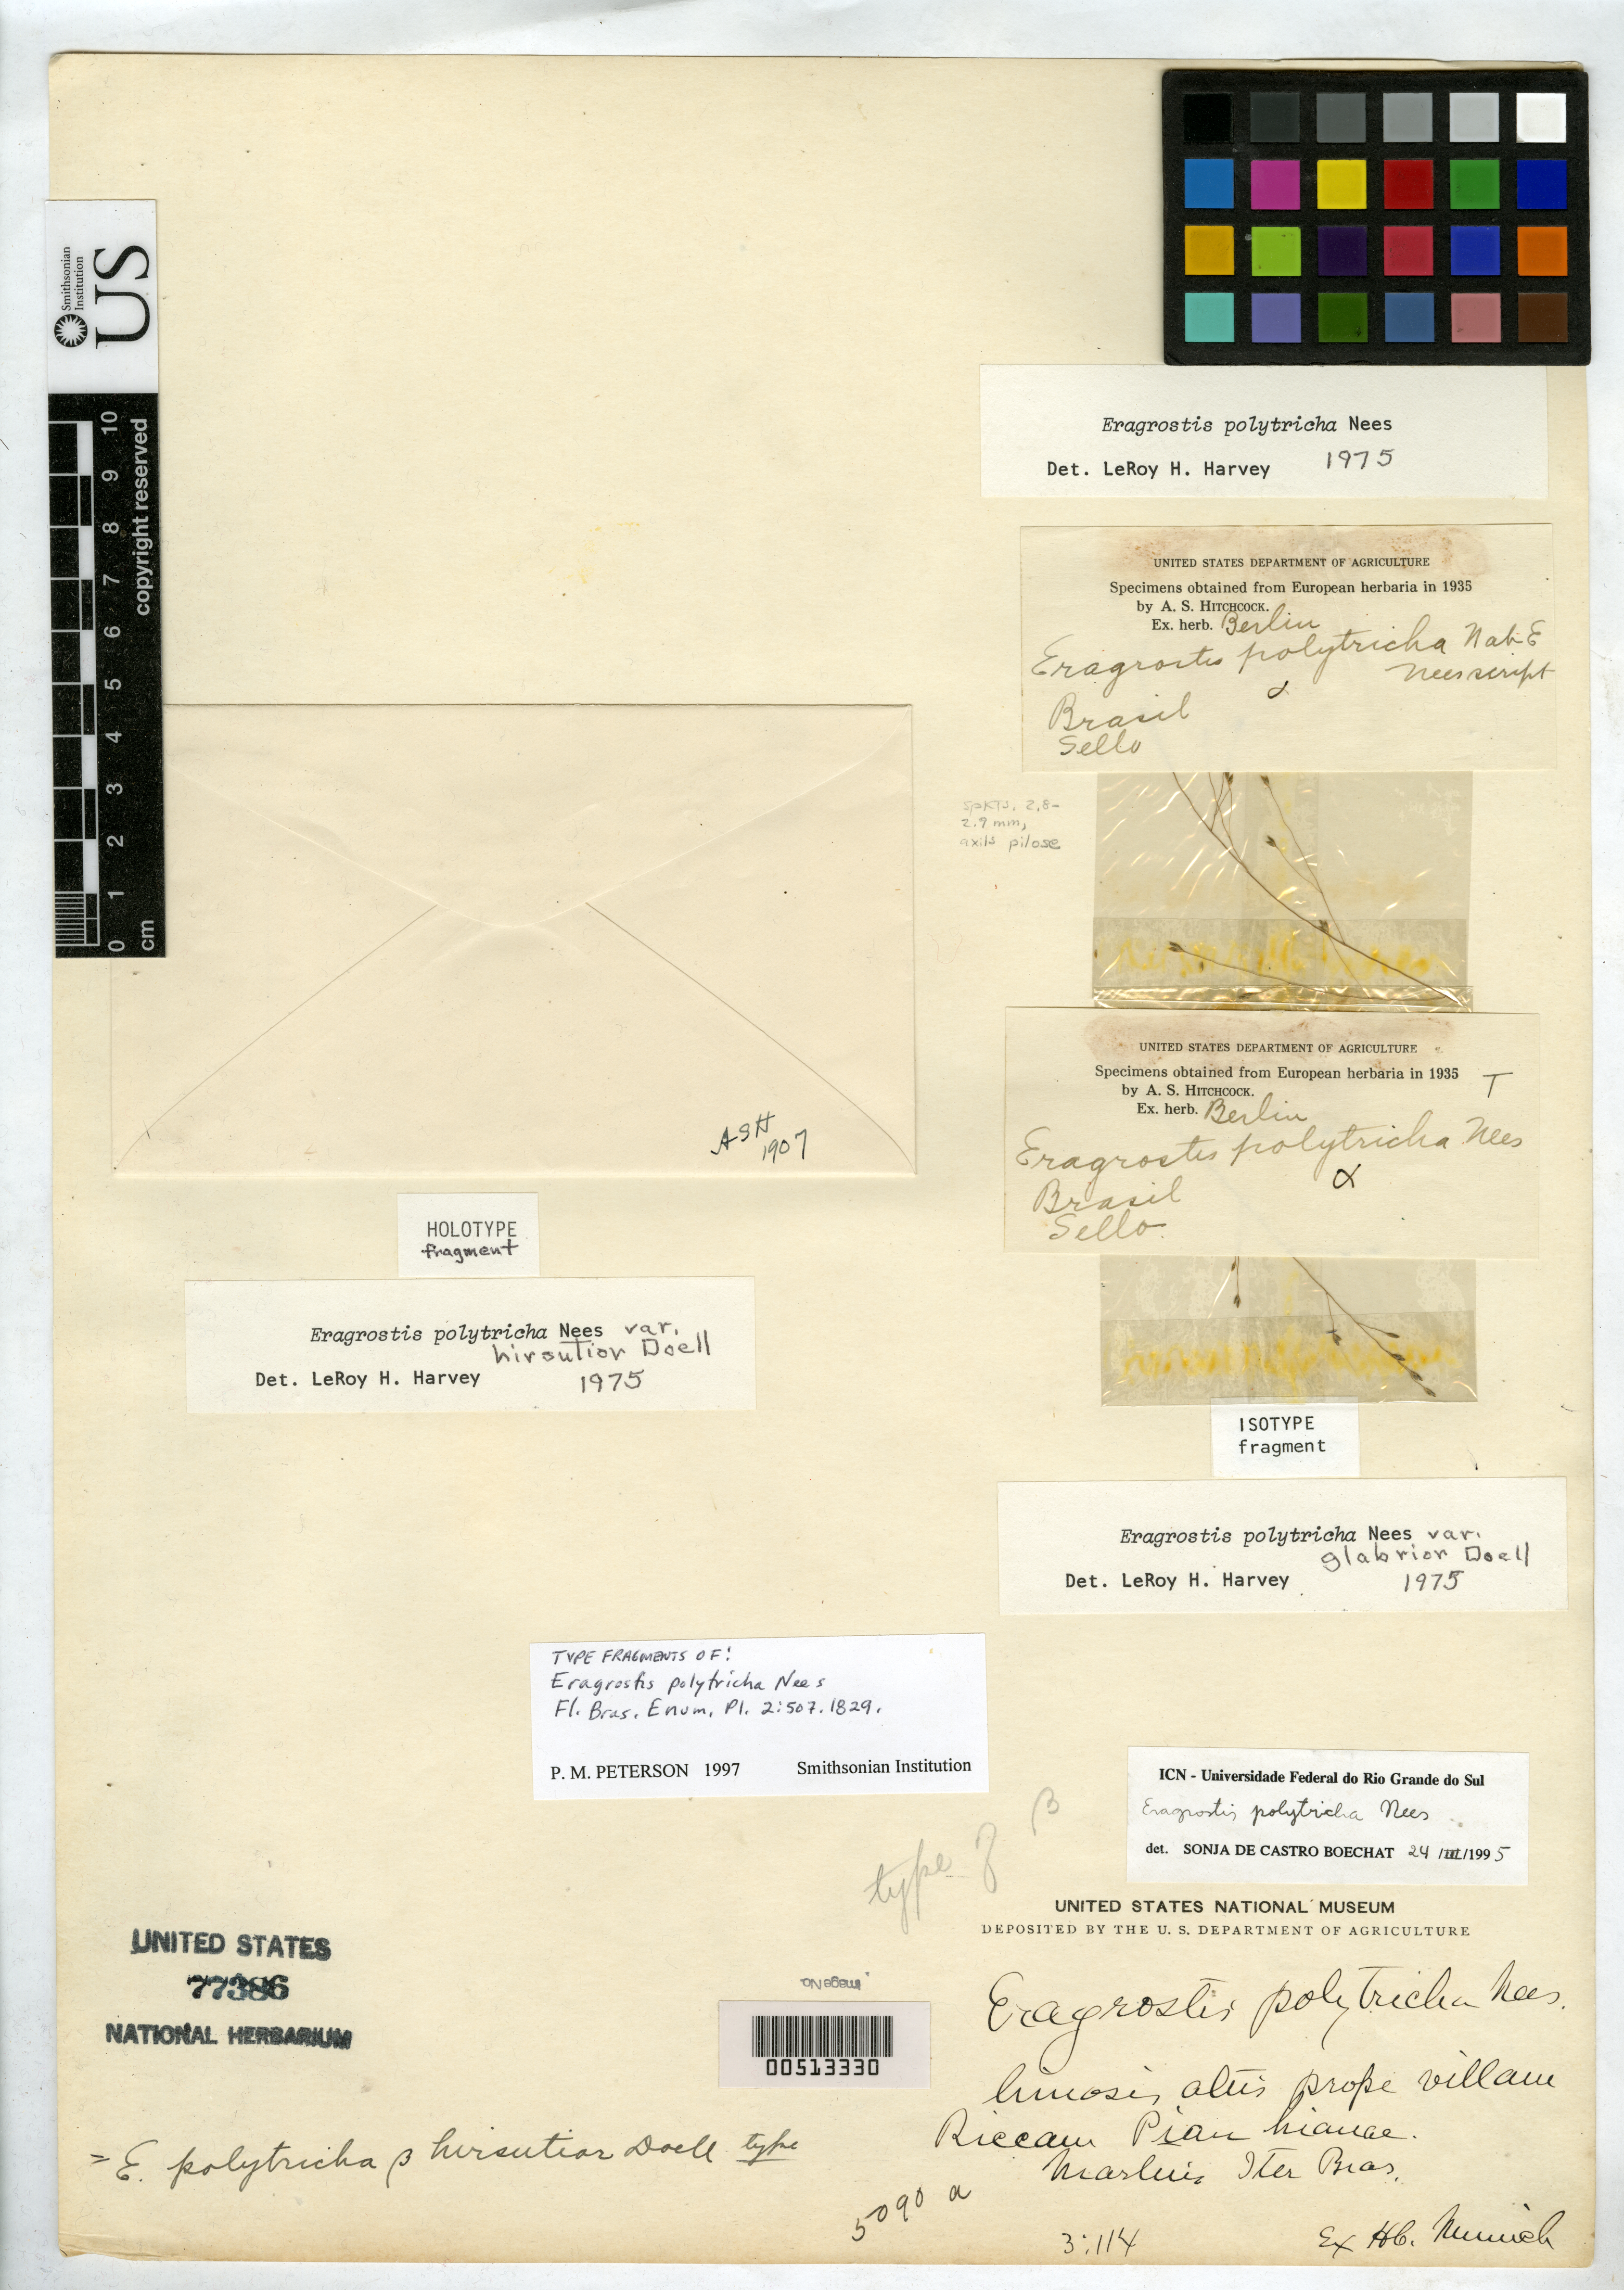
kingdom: Plantae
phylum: Tracheophyta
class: Liliopsida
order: Poales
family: Poaceae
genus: Eragrostis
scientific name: Eragrostis polytricha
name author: Nees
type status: Type Fragment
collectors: F. Sellow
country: Brazil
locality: Limosis altis prope Villam Riccam Piauhianae.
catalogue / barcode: US 77386